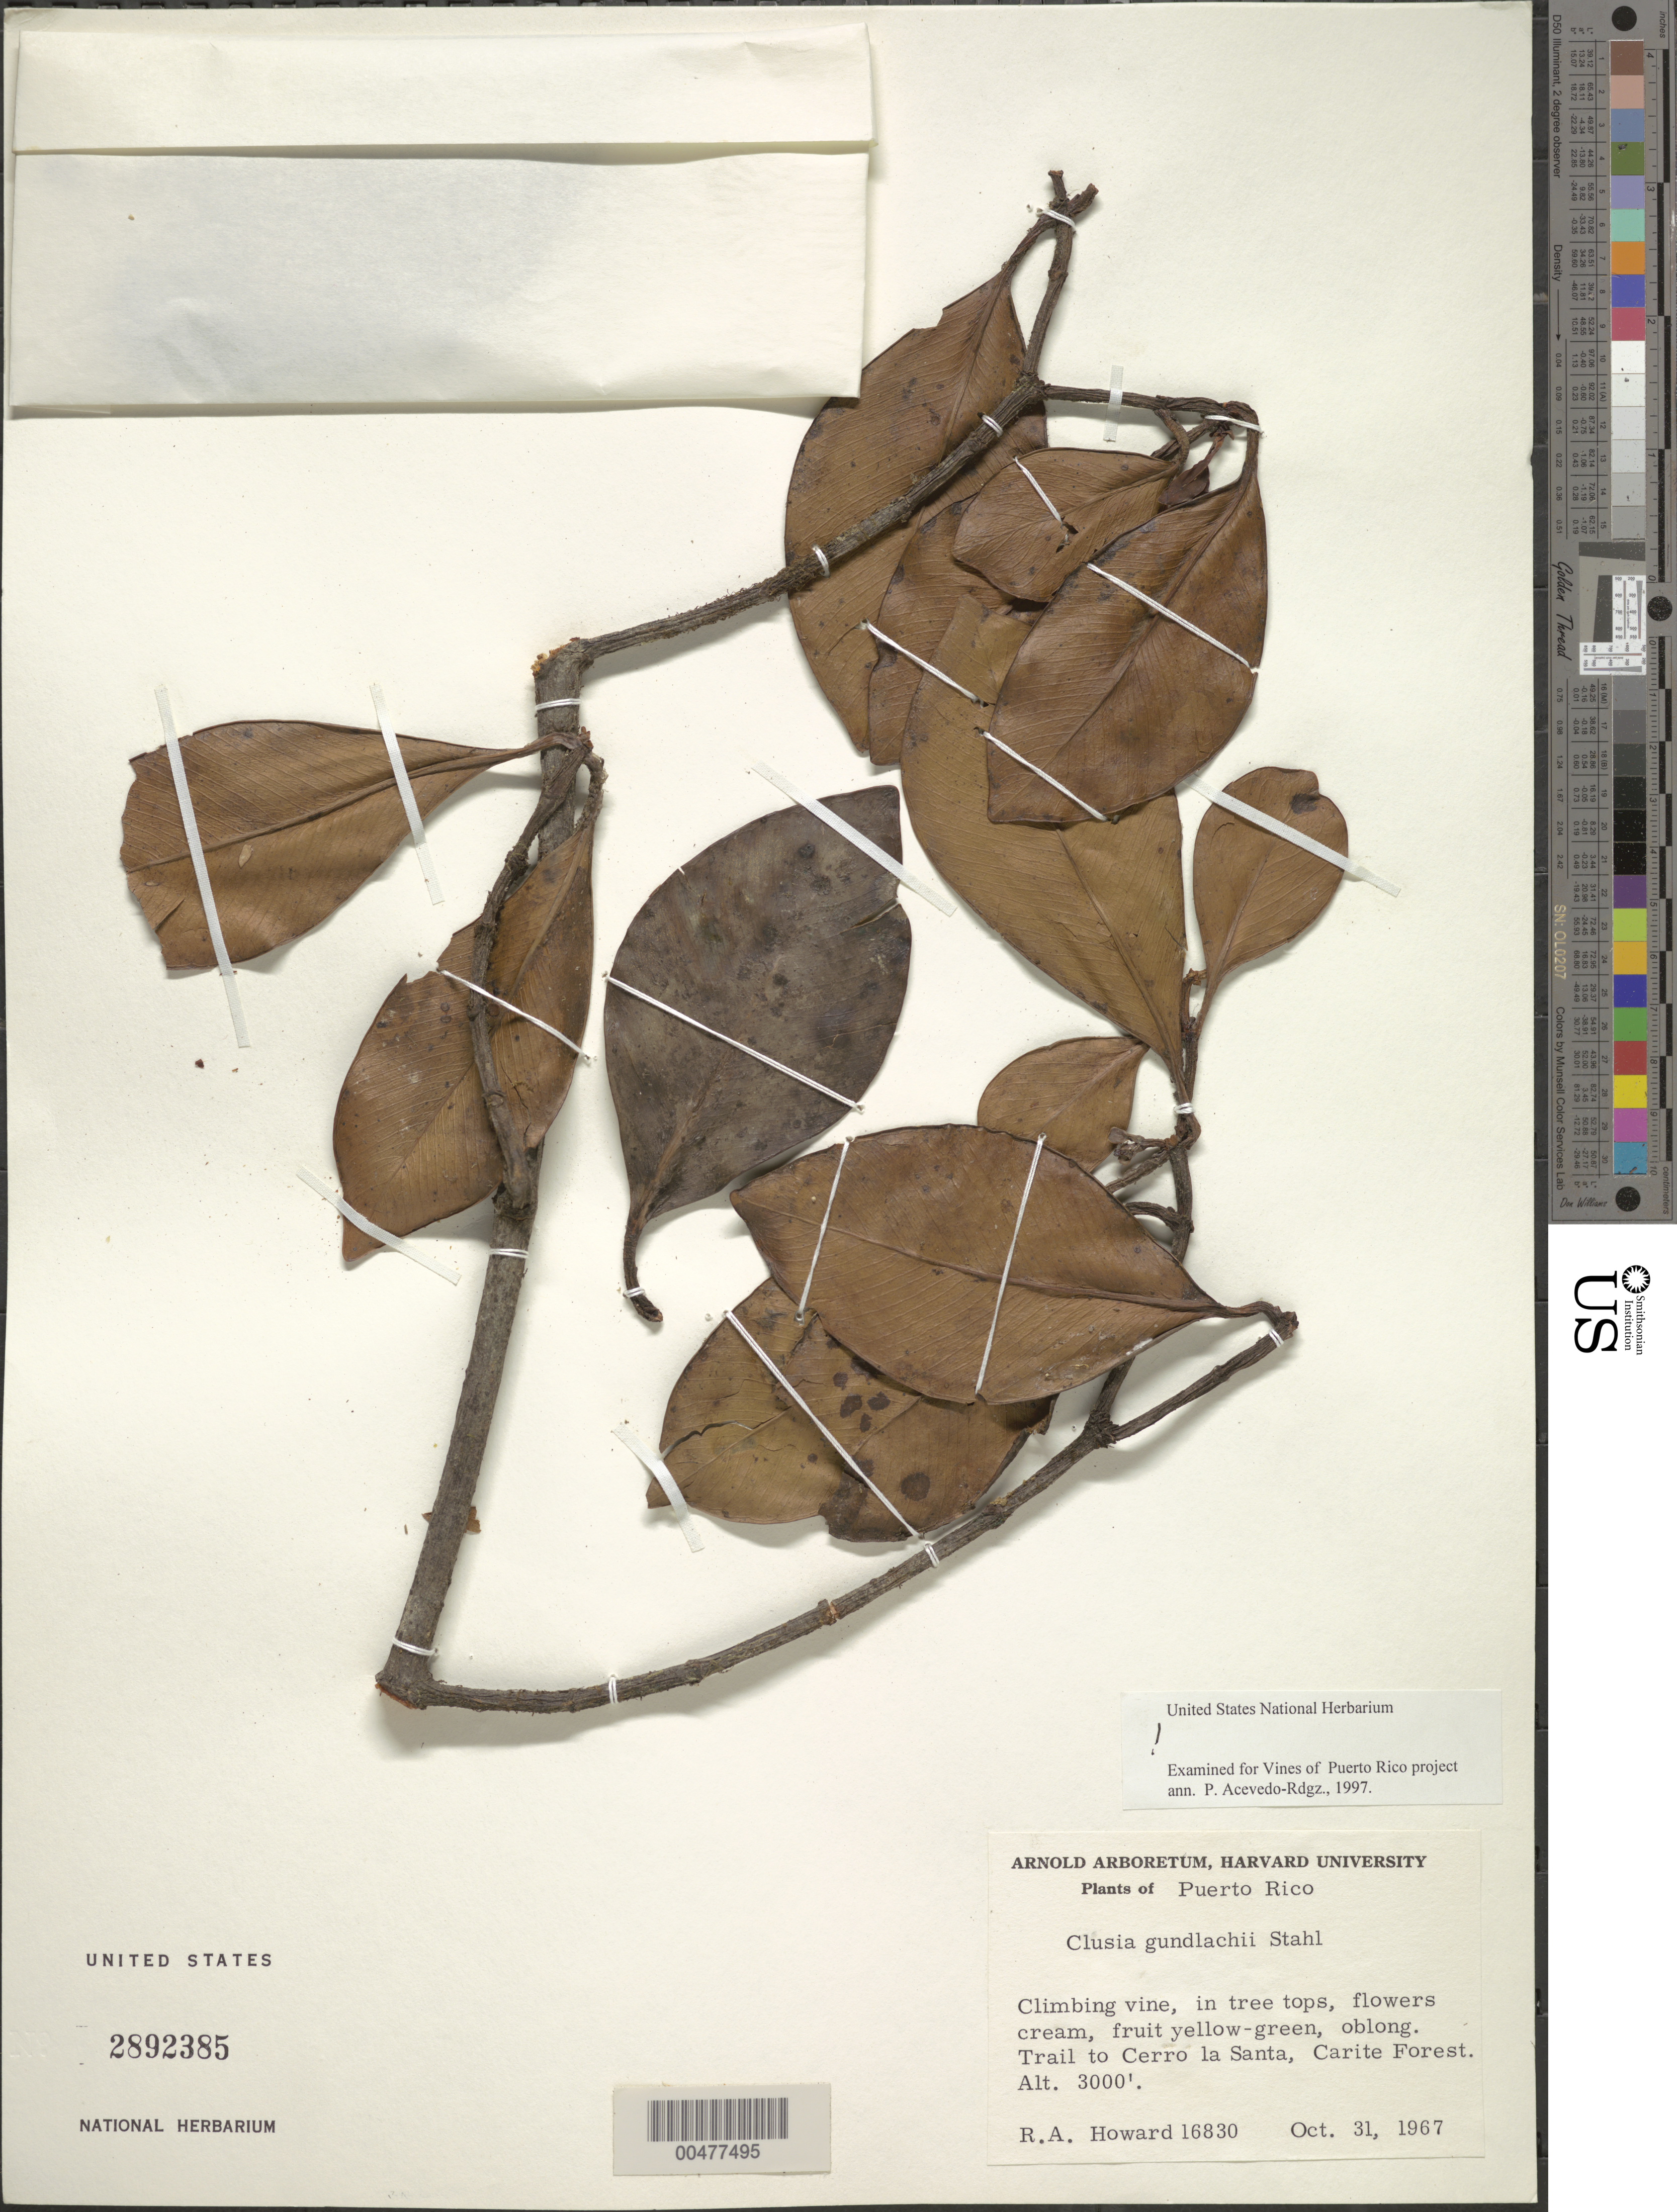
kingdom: Plantae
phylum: Tracheophyta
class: Magnoliopsida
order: Malpighiales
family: Clusiaceae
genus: Clusia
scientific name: Clusia gundlachii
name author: A. Stahl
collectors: R. A. Howard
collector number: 16830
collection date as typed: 31 Oct 1967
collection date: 1967-10-31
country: Puerto Rico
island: Greater Antilles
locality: Trail to Cerro la Santa, Carite Forest. In tree tops.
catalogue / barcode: US 2892385